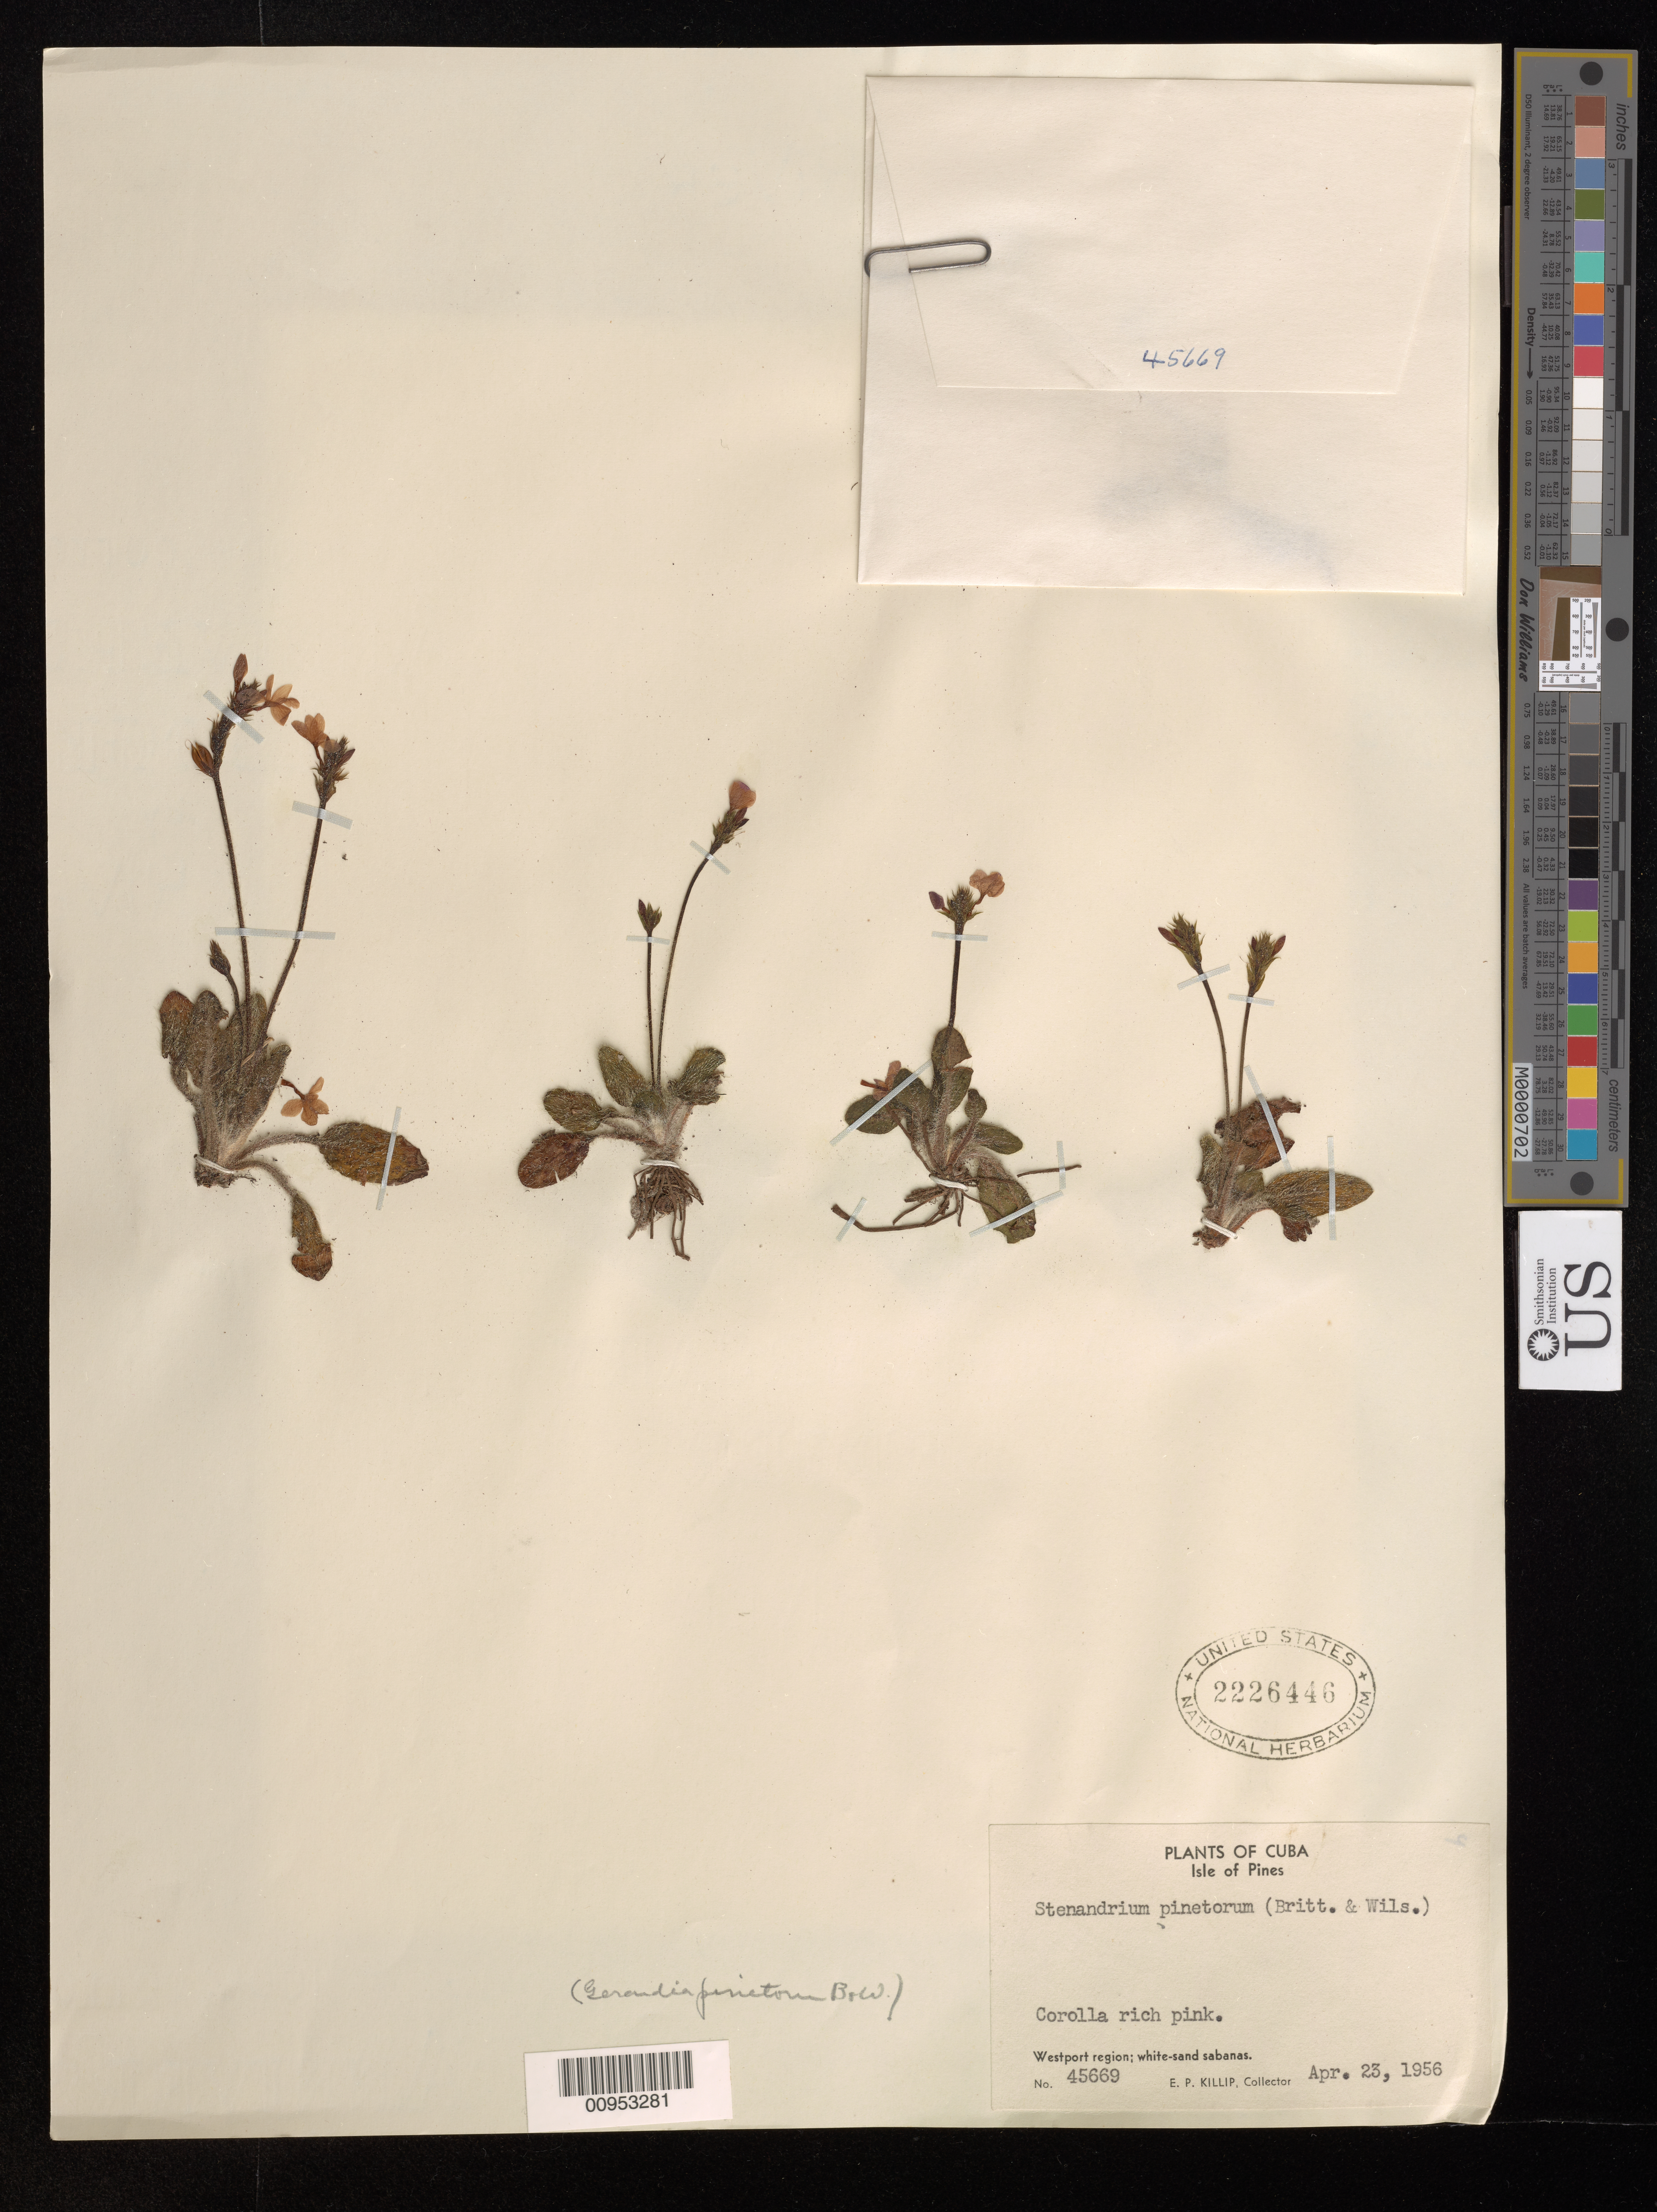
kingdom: Plantae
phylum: Tracheophyta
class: Magnoliopsida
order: Lamiales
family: Acanthaceae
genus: Stenandrium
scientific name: Stenandrium pinetorum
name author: (Britton & P. Wilson) Alain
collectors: E. P. Killip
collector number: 45669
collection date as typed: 23 Apr 1956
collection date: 1956-04-23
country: Cuba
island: Isla de la Juventud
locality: Westport region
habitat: White sand sabanas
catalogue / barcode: US 2226446